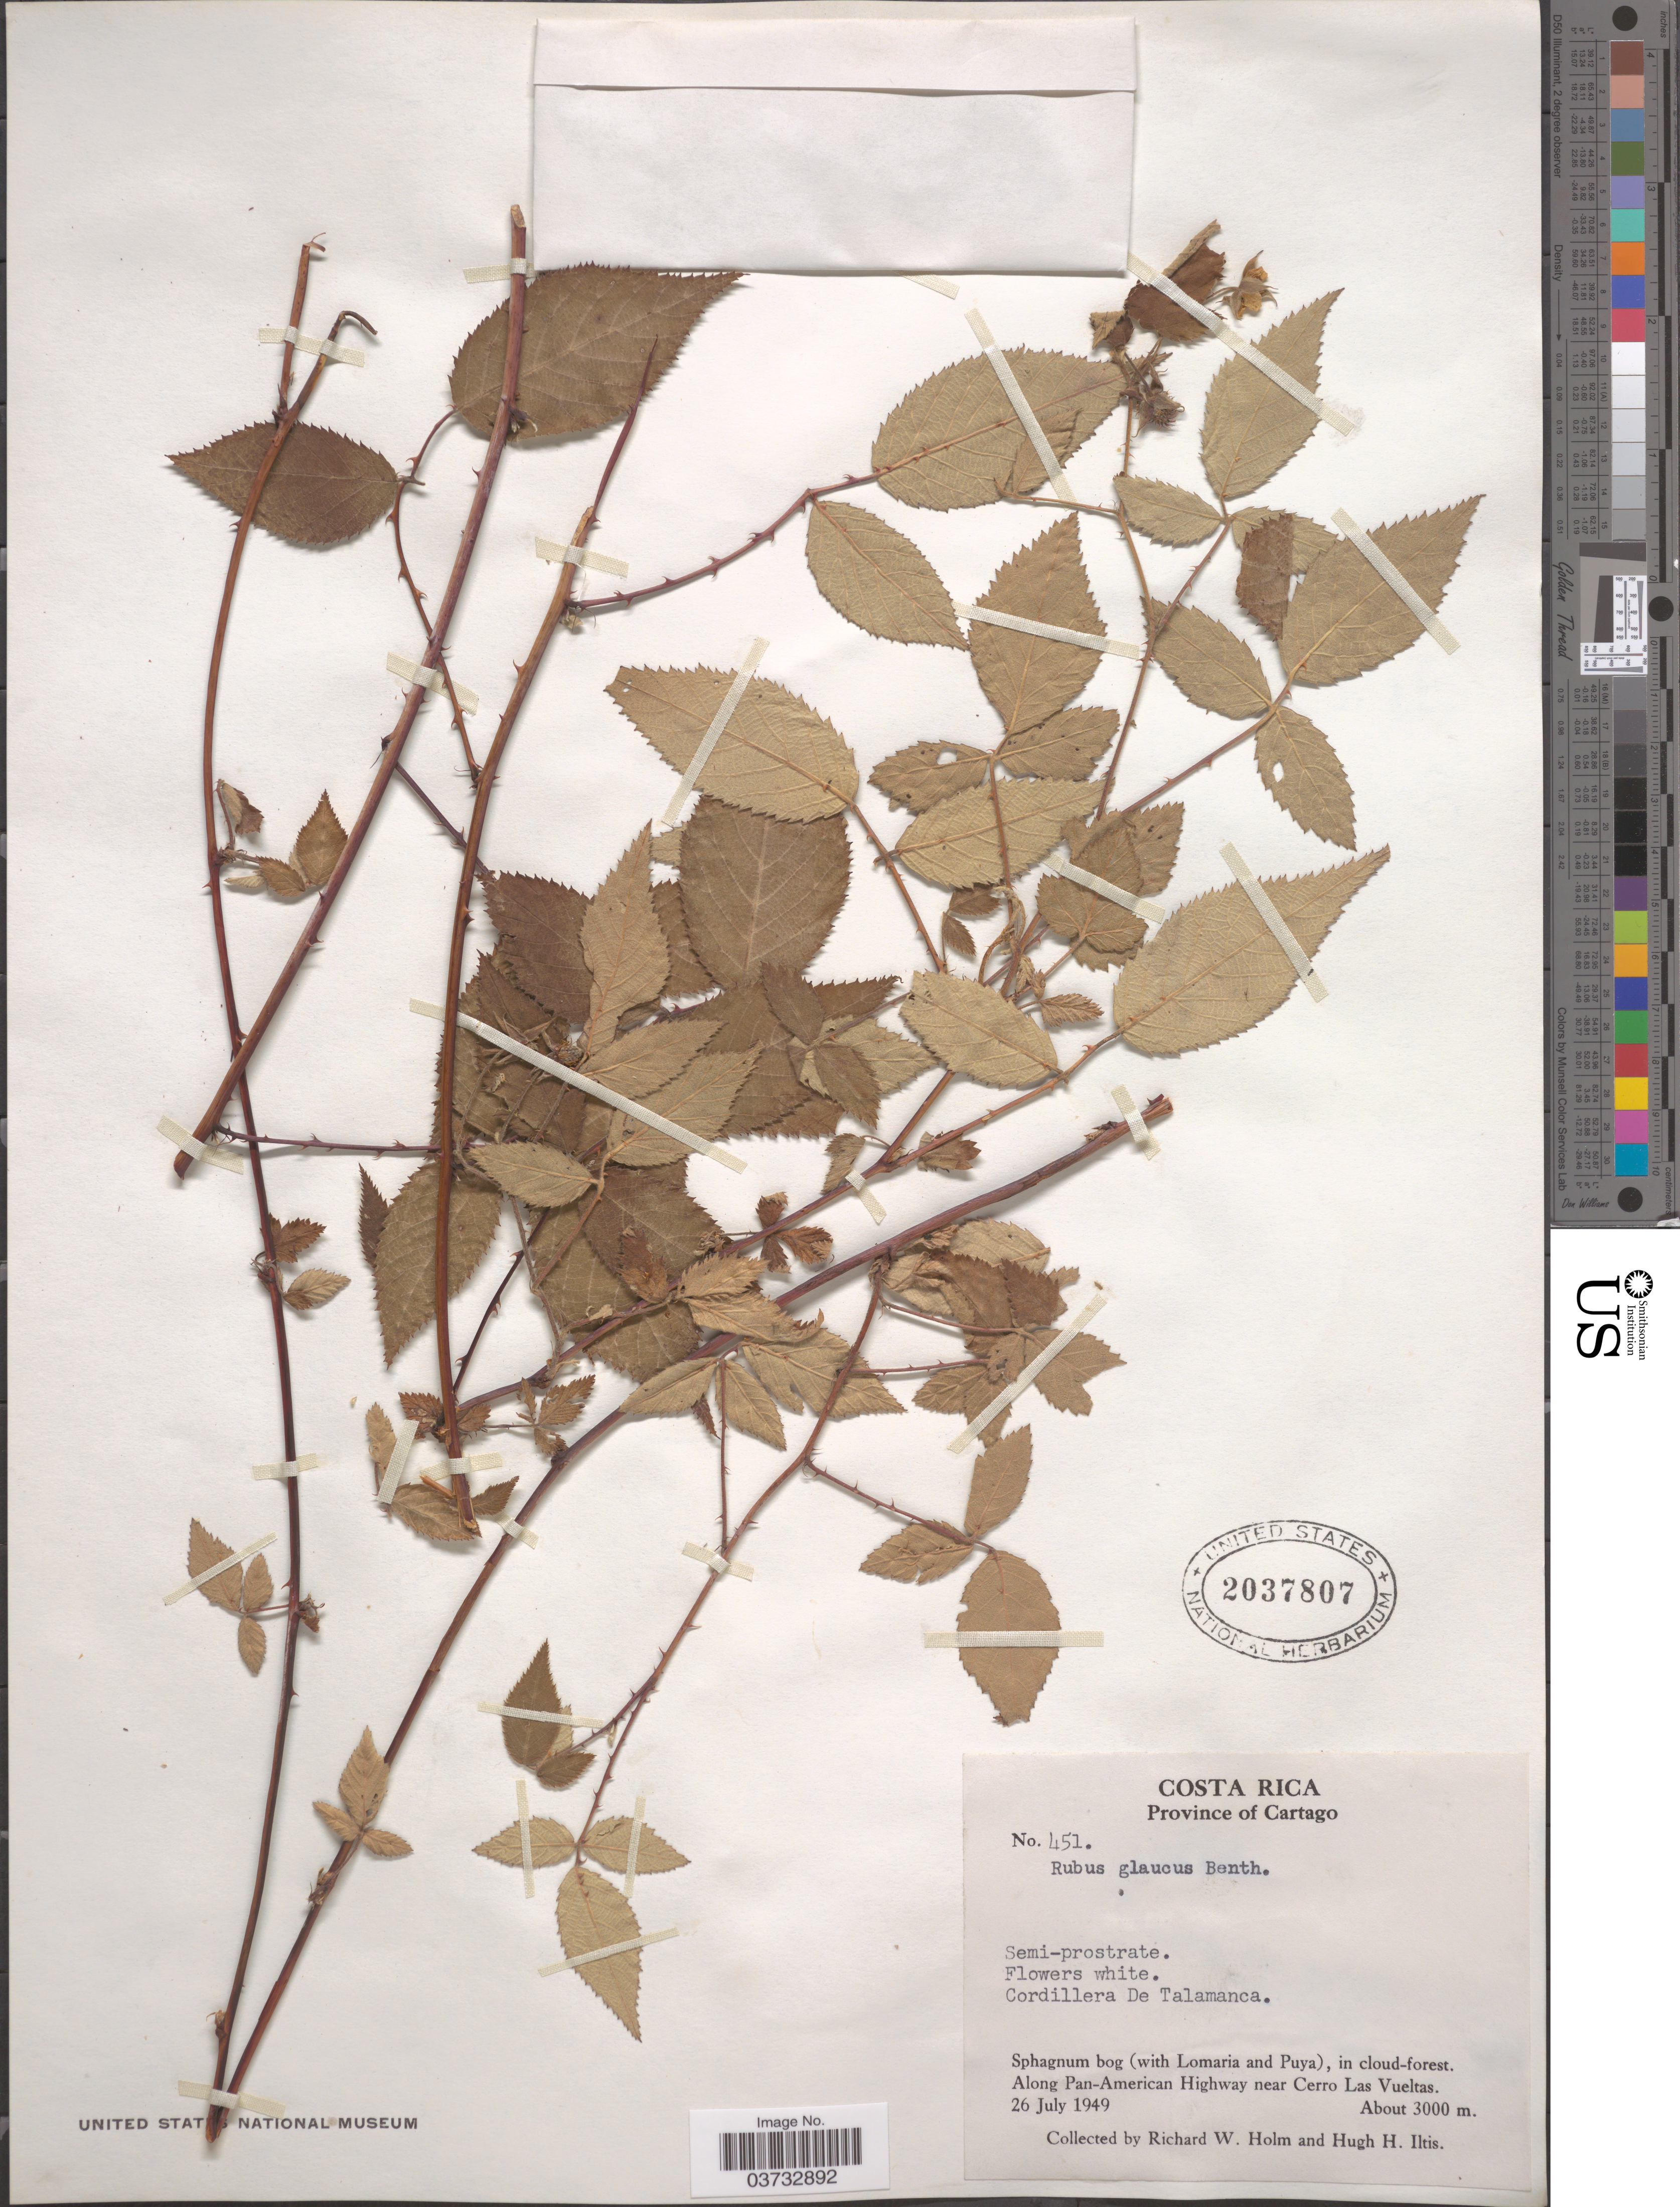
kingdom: Plantae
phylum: Tracheophyta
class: Magnoliopsida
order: Rosales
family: Rosaceae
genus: Rubus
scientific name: Rubus glaucus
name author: Benth.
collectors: R. W. Holm & H. Iltis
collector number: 451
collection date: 1949-07-26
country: Costa Rica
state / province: Cartago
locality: Cordillera De Talamanca. In cloud-forest. Along Pan-American Highway near Cerro Las Vueltas.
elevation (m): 3000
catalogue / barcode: US 2037807